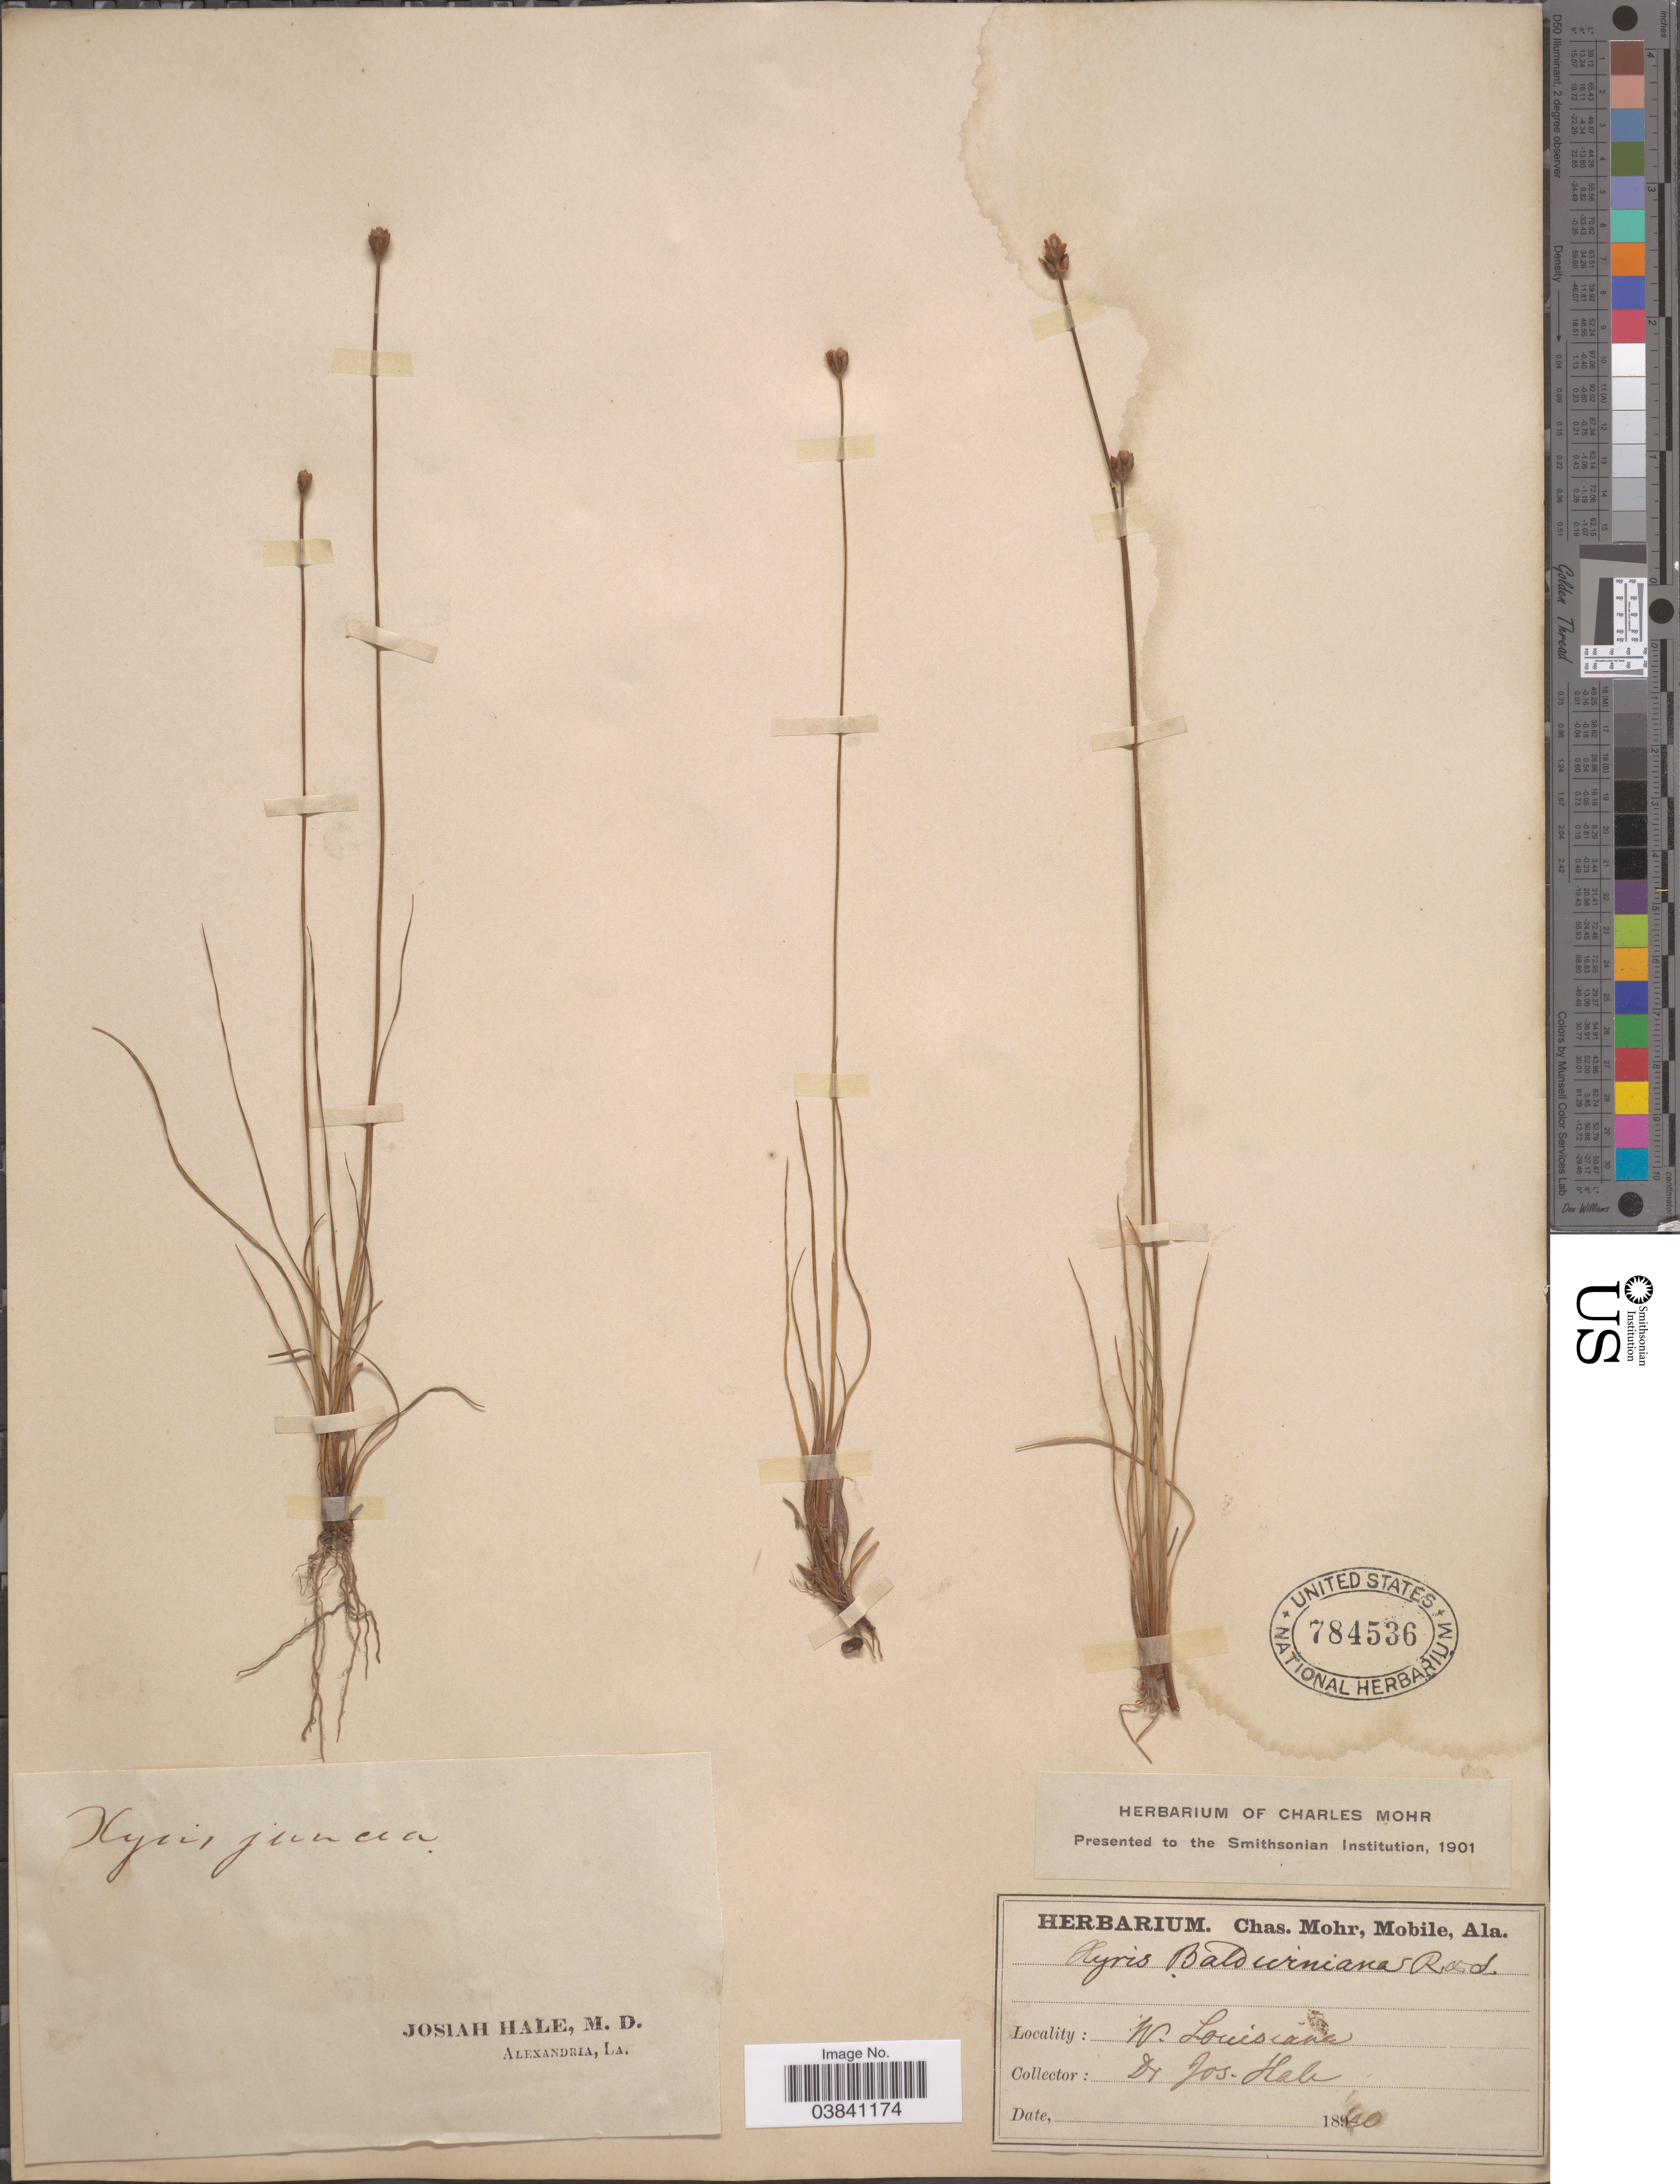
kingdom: Plantae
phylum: Tracheophyta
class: Liliopsida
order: Poales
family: Xyridaceae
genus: Xyris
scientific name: Xyris baldwiniana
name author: Schult.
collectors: J. Hale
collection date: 1840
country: United States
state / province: Louisiana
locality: W. Louisiana.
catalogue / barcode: US 784536